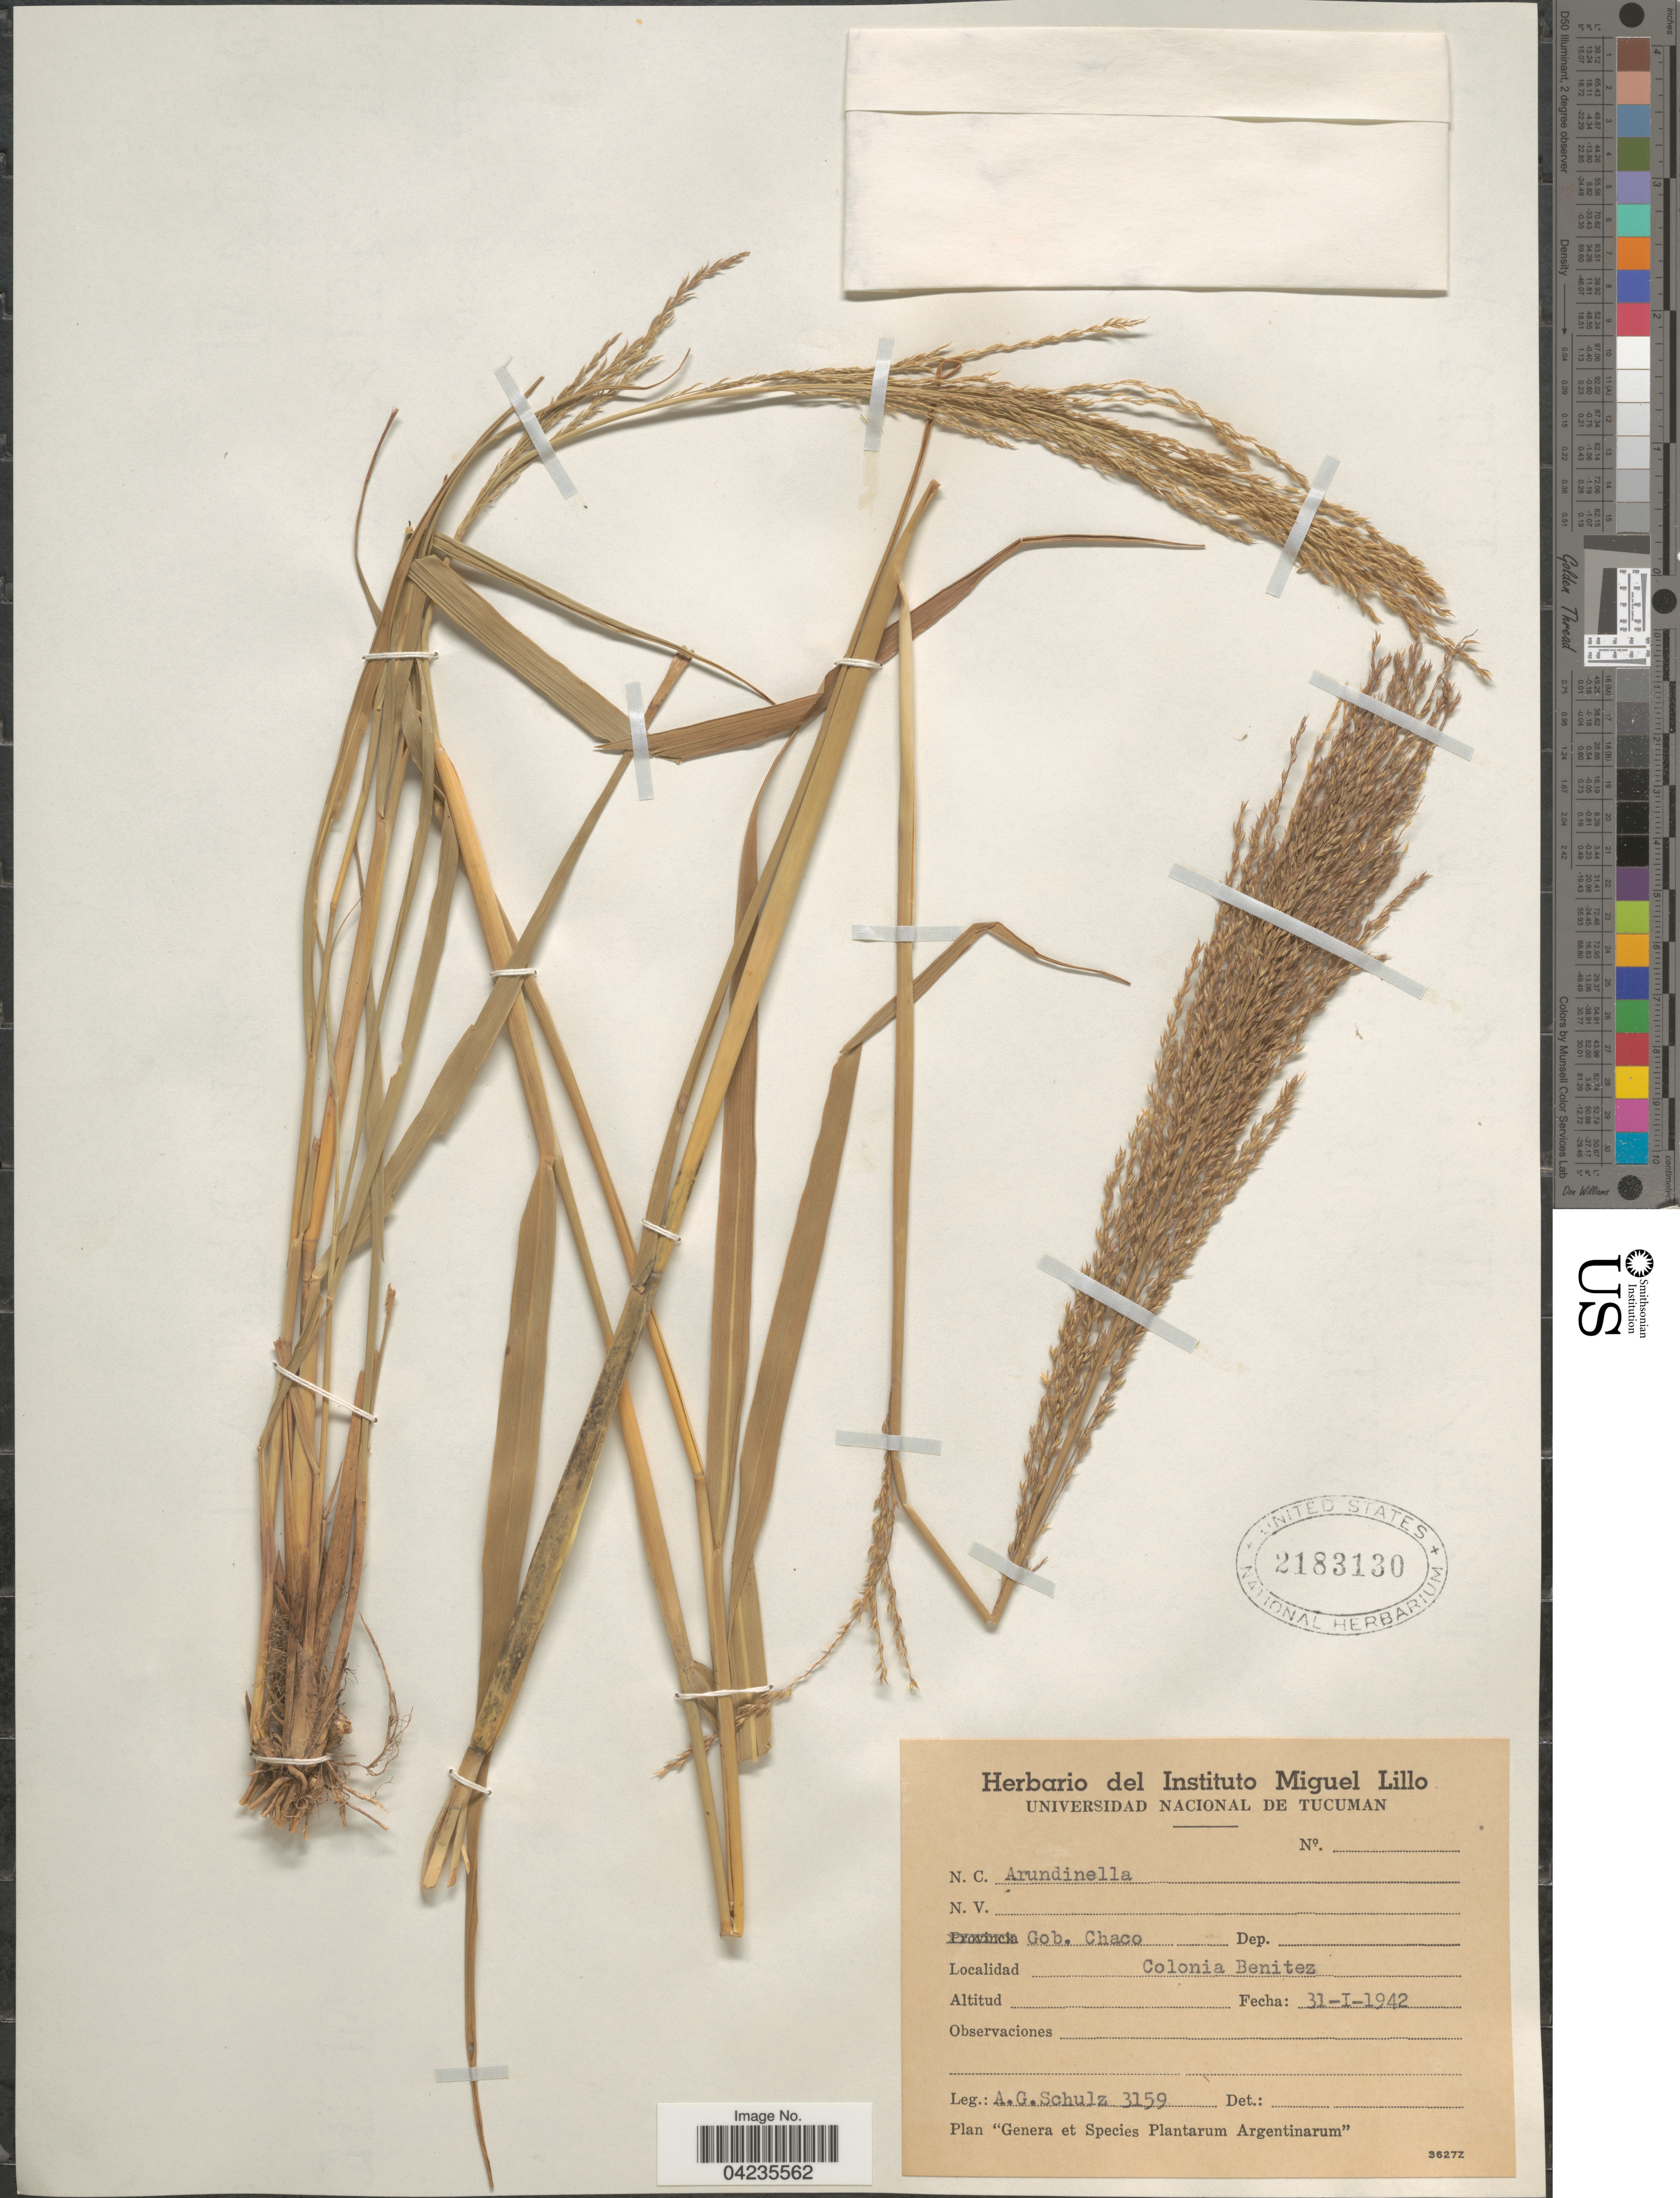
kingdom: Plantae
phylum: Tracheophyta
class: Liliopsida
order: Poales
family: Poaceae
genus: Arundinella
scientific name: Arundinella hispida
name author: (Humb. & Bonpl. ex Willd.) Kuntze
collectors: A. G. Schulz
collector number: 3159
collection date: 1942-01-31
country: Argentina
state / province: Chaco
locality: Gob. Chaco. Colonia Benitez.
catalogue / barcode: US 2183130